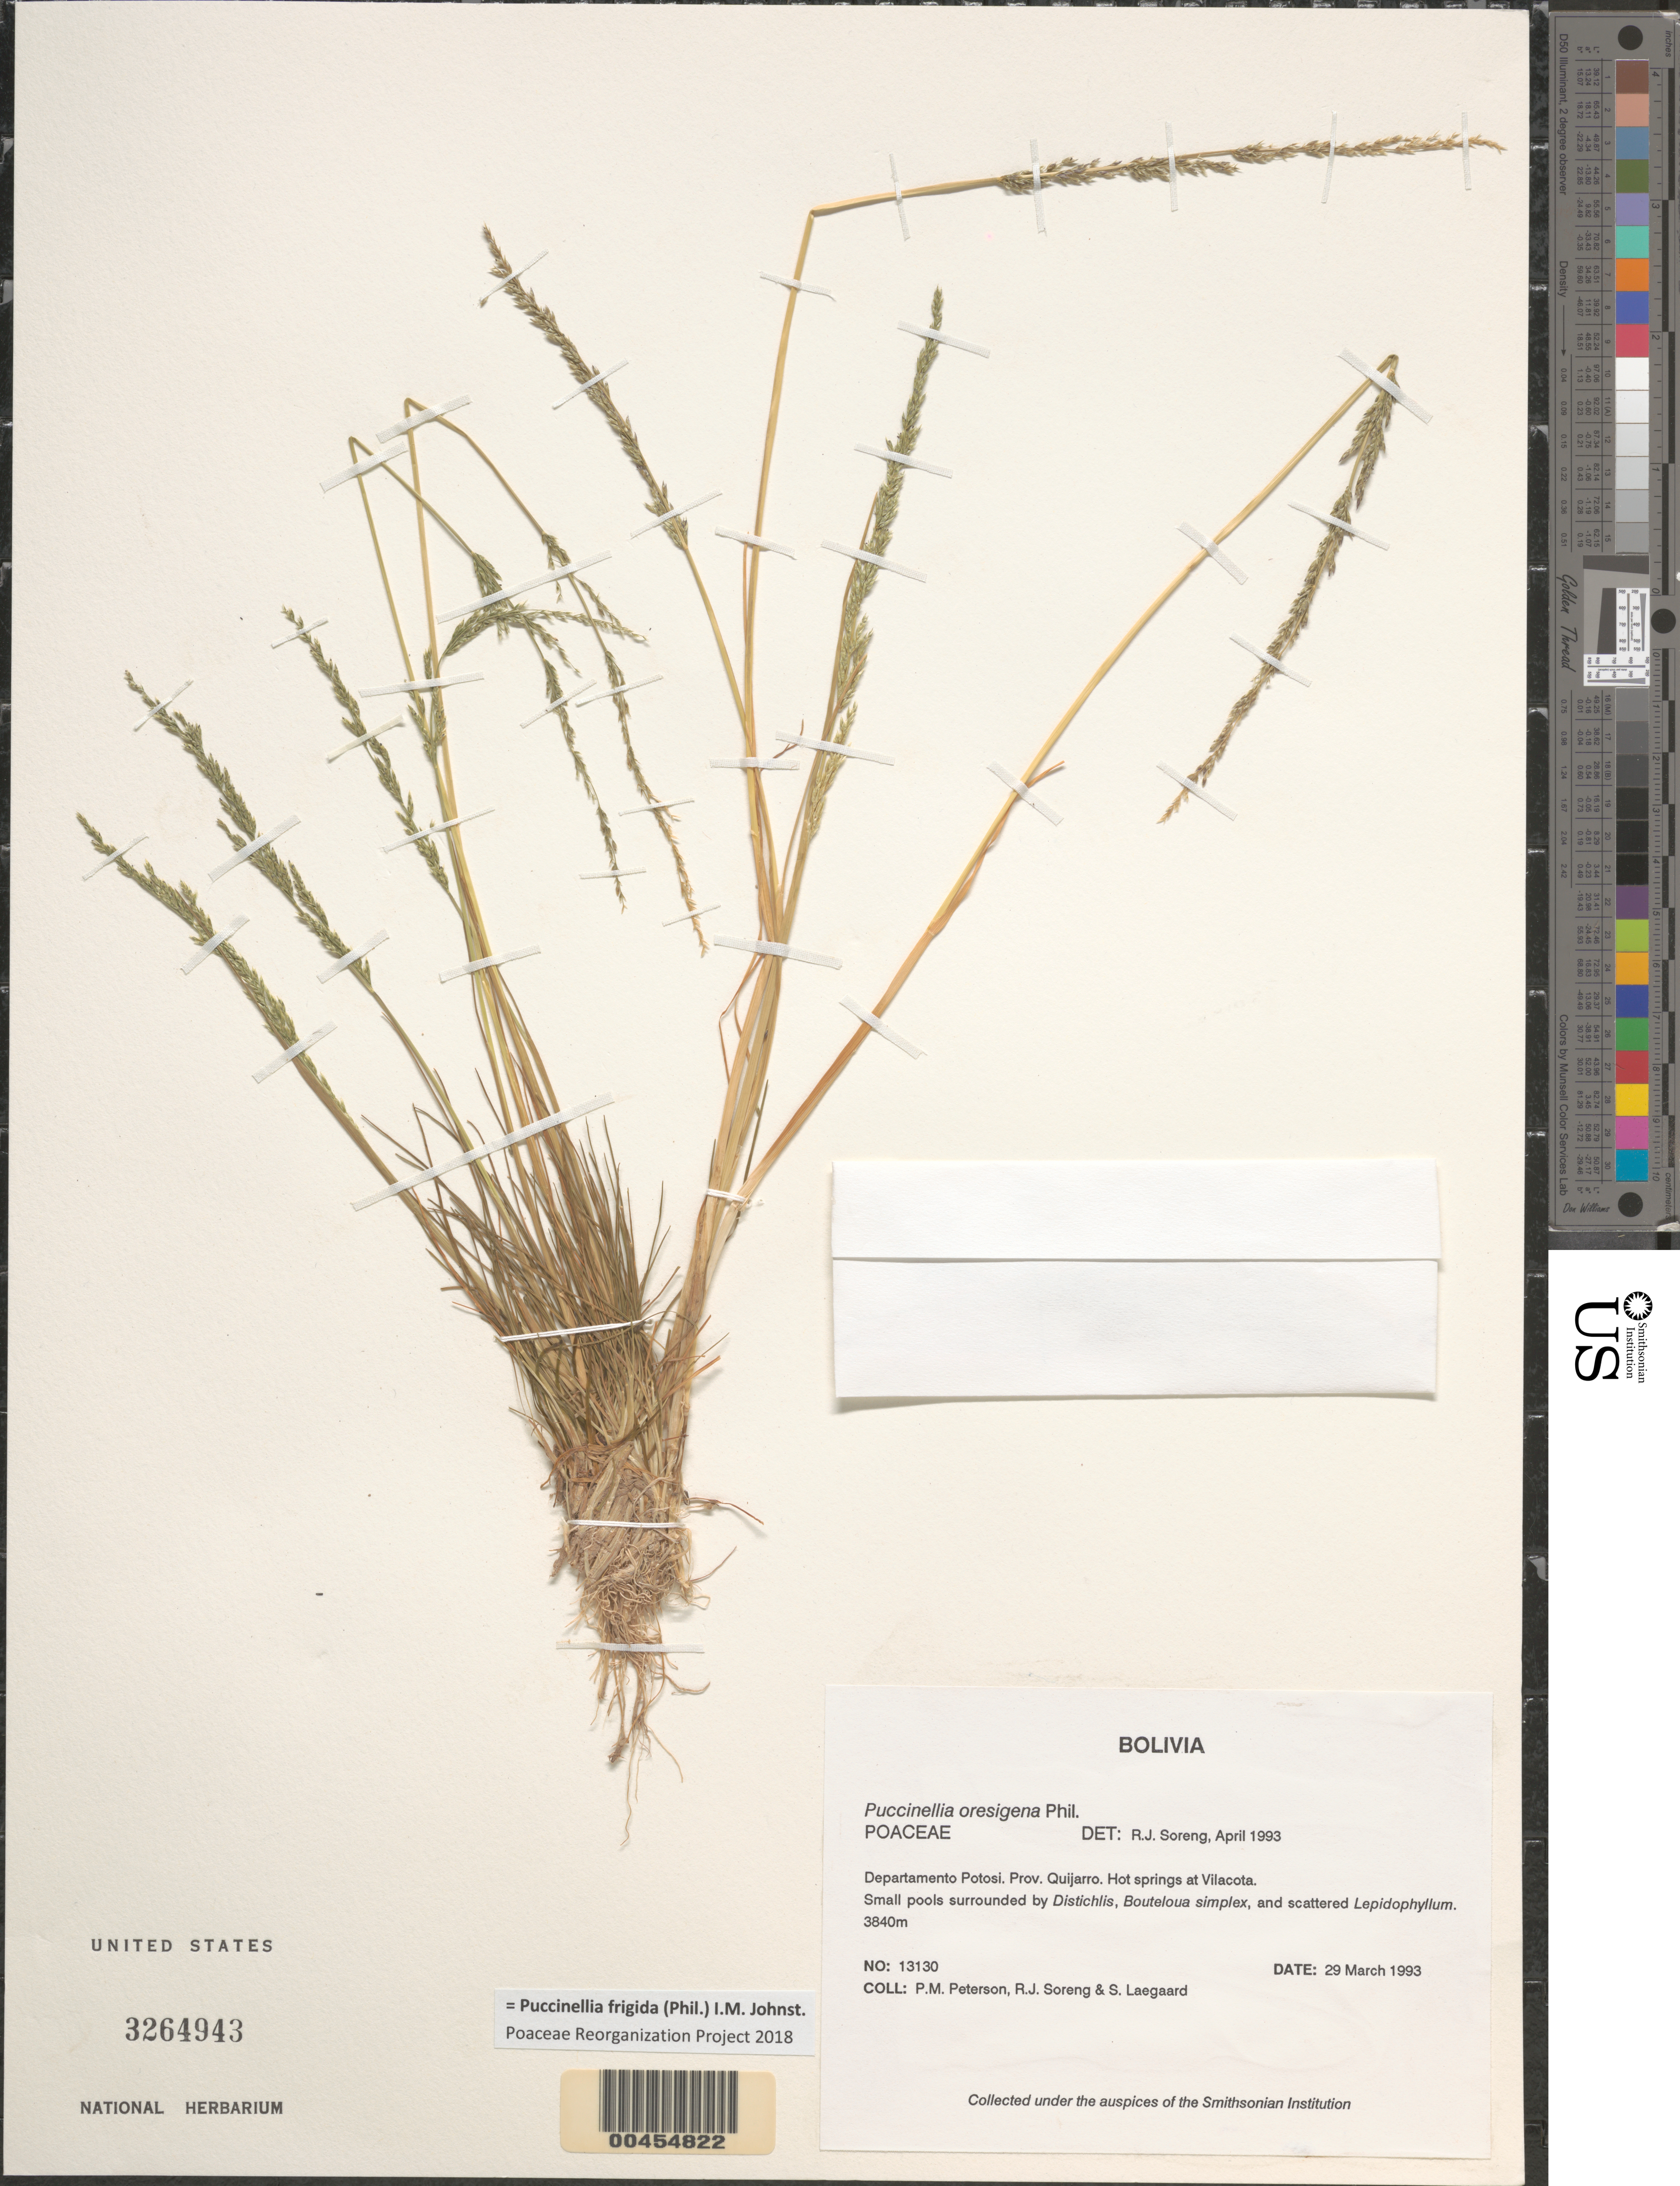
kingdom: Plantae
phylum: Tracheophyta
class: Liliopsida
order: Poales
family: Poaceae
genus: Puccinellia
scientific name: Puccinellia frigida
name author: (Phil.) I.M. Johnst.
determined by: Poaceae Reorganization Project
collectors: P. M. Peterson, R. J. Soreng & S. Lægaard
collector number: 13130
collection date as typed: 29 Mar 1993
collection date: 1993-03-29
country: Bolivia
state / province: Potosí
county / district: Quijarro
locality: Hot springs at Villa Alota.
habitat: Small pools surrounded by Distichlis, Bouteloua simplex, and scattered Lepidophyllum.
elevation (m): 3840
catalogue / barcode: US 3264943